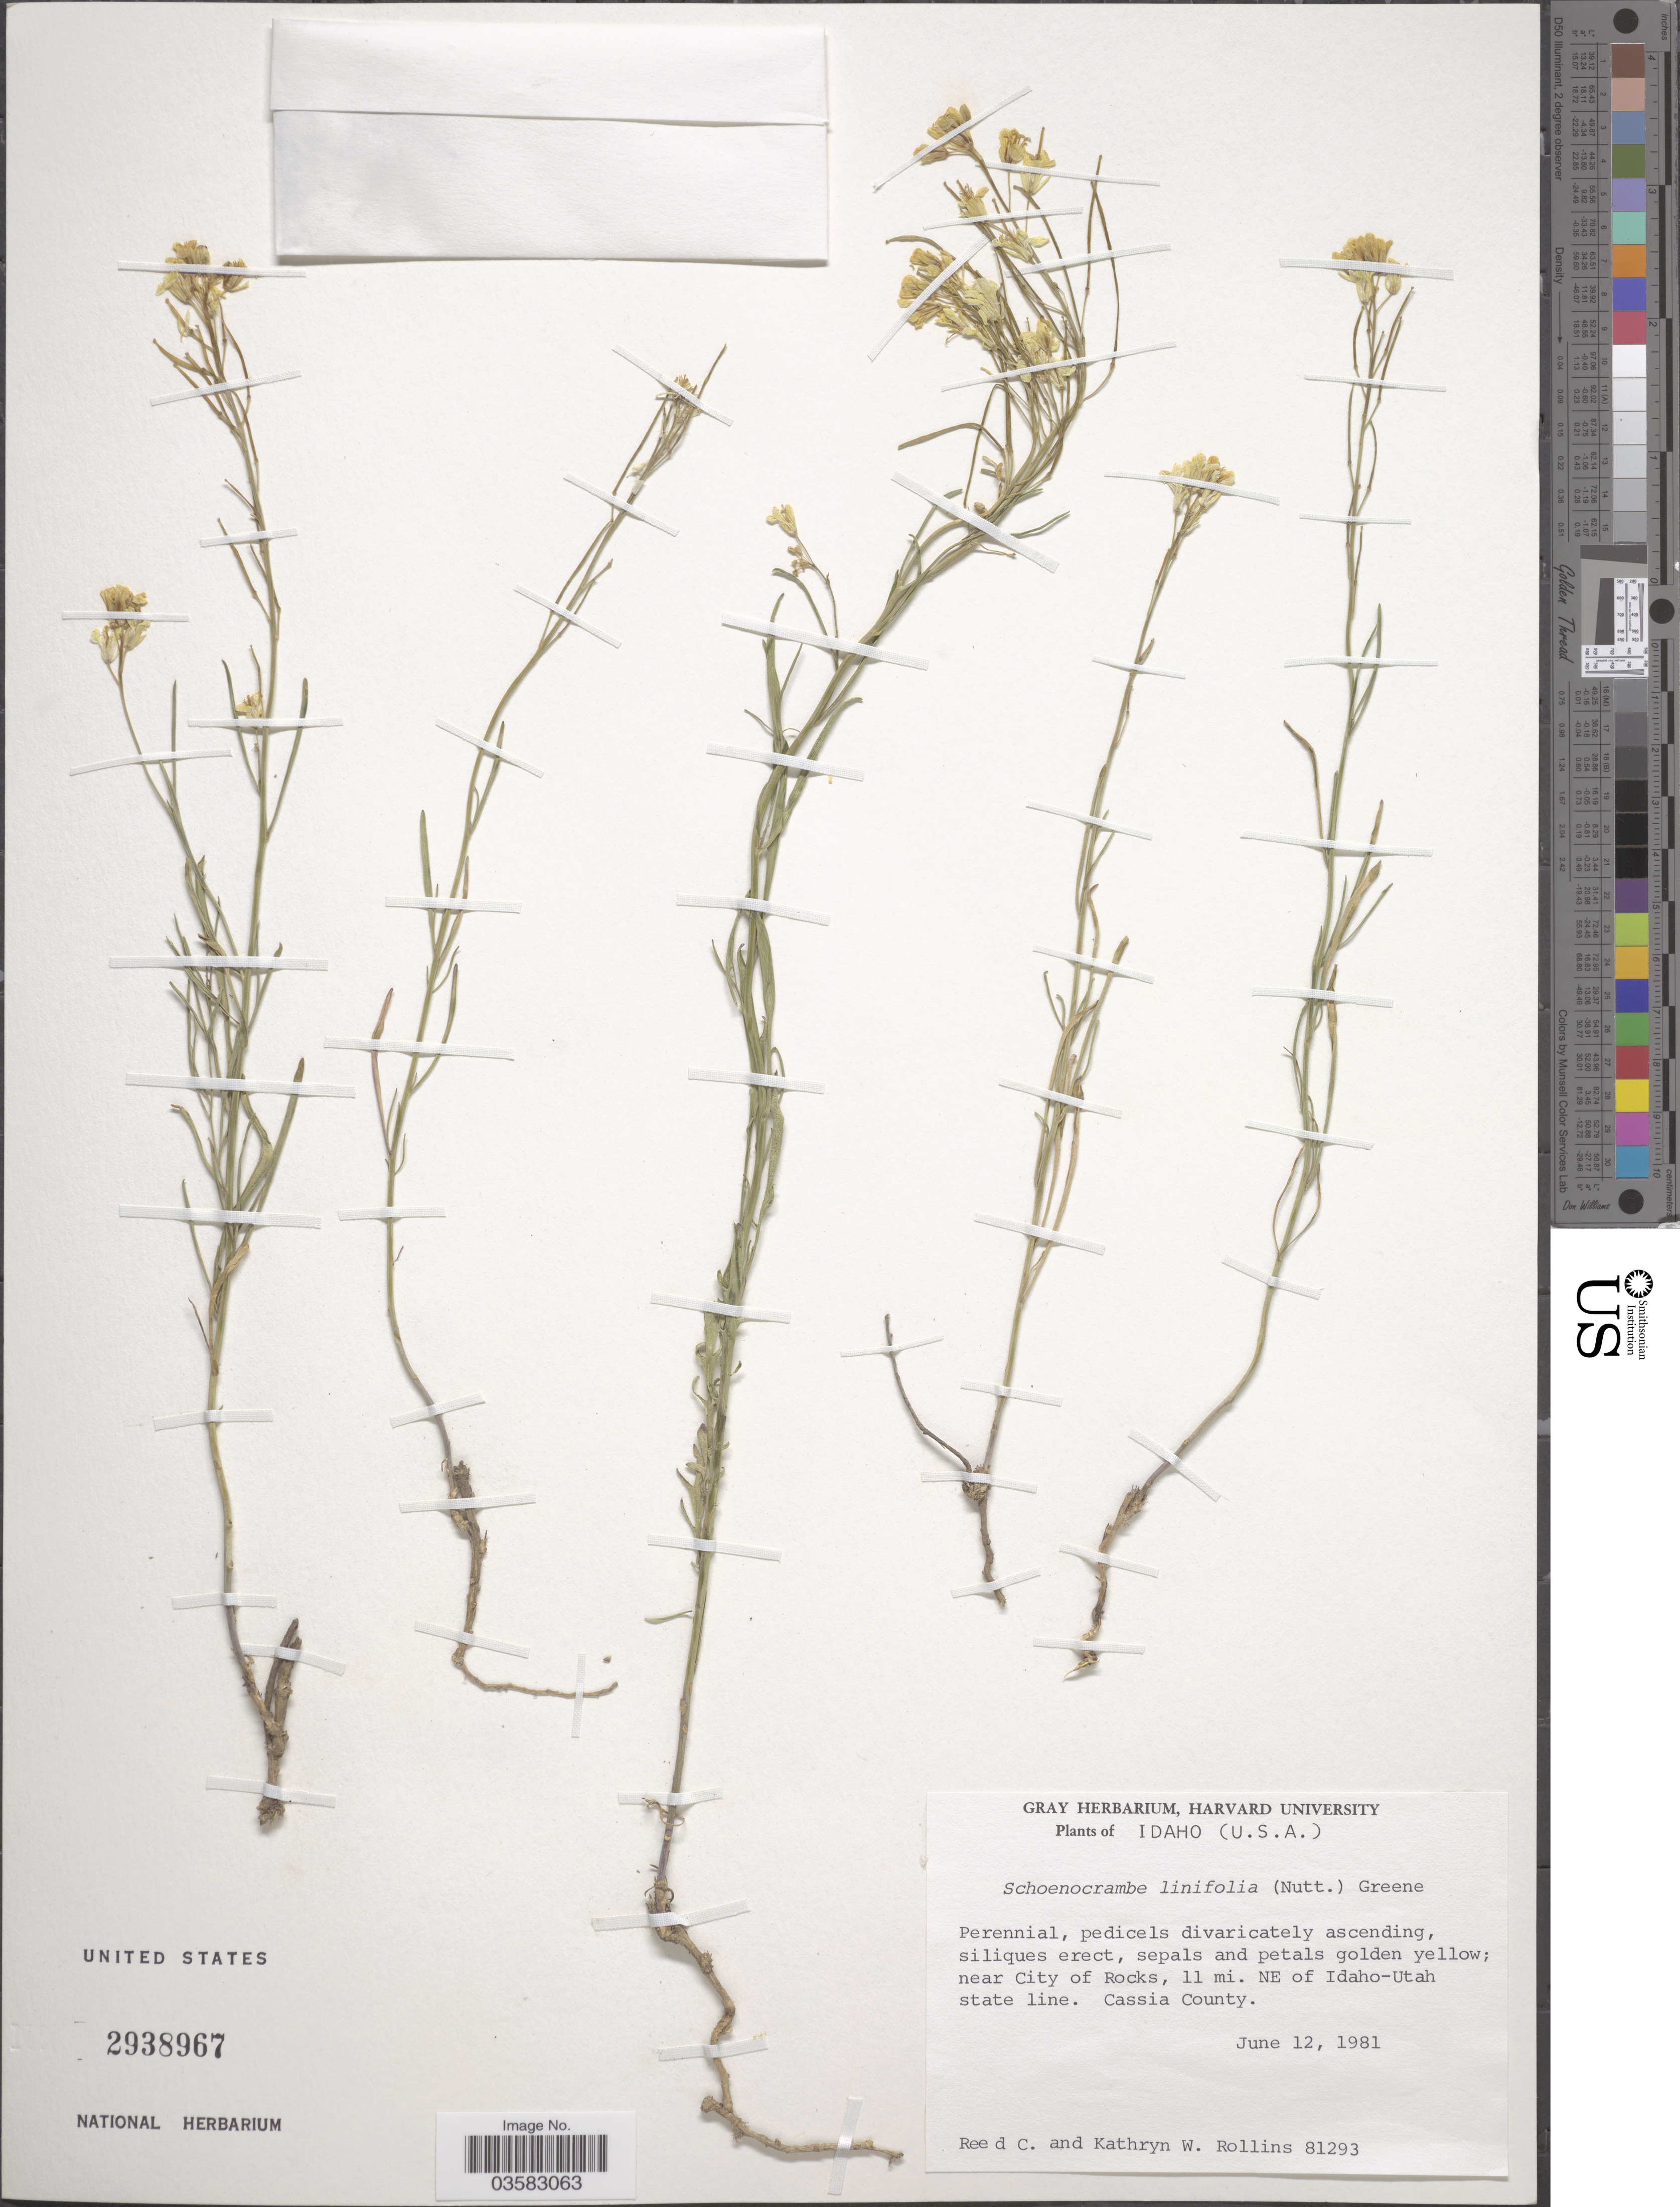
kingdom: Plantae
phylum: Tracheophyta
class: Magnoliopsida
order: Brassicales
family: Brassicaceae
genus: Sisymbrium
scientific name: Sisymbrium linifolium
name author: (Nutt.) Nutt. ex Torr. & A. Gray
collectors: R. C. Rollins & K. W. Rollins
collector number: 81293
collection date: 1981-06-12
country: United States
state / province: Idaho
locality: Near City of Rocks, 11 mi. NE of Idaho-Utah state line. Cassia County.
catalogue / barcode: US 2938967